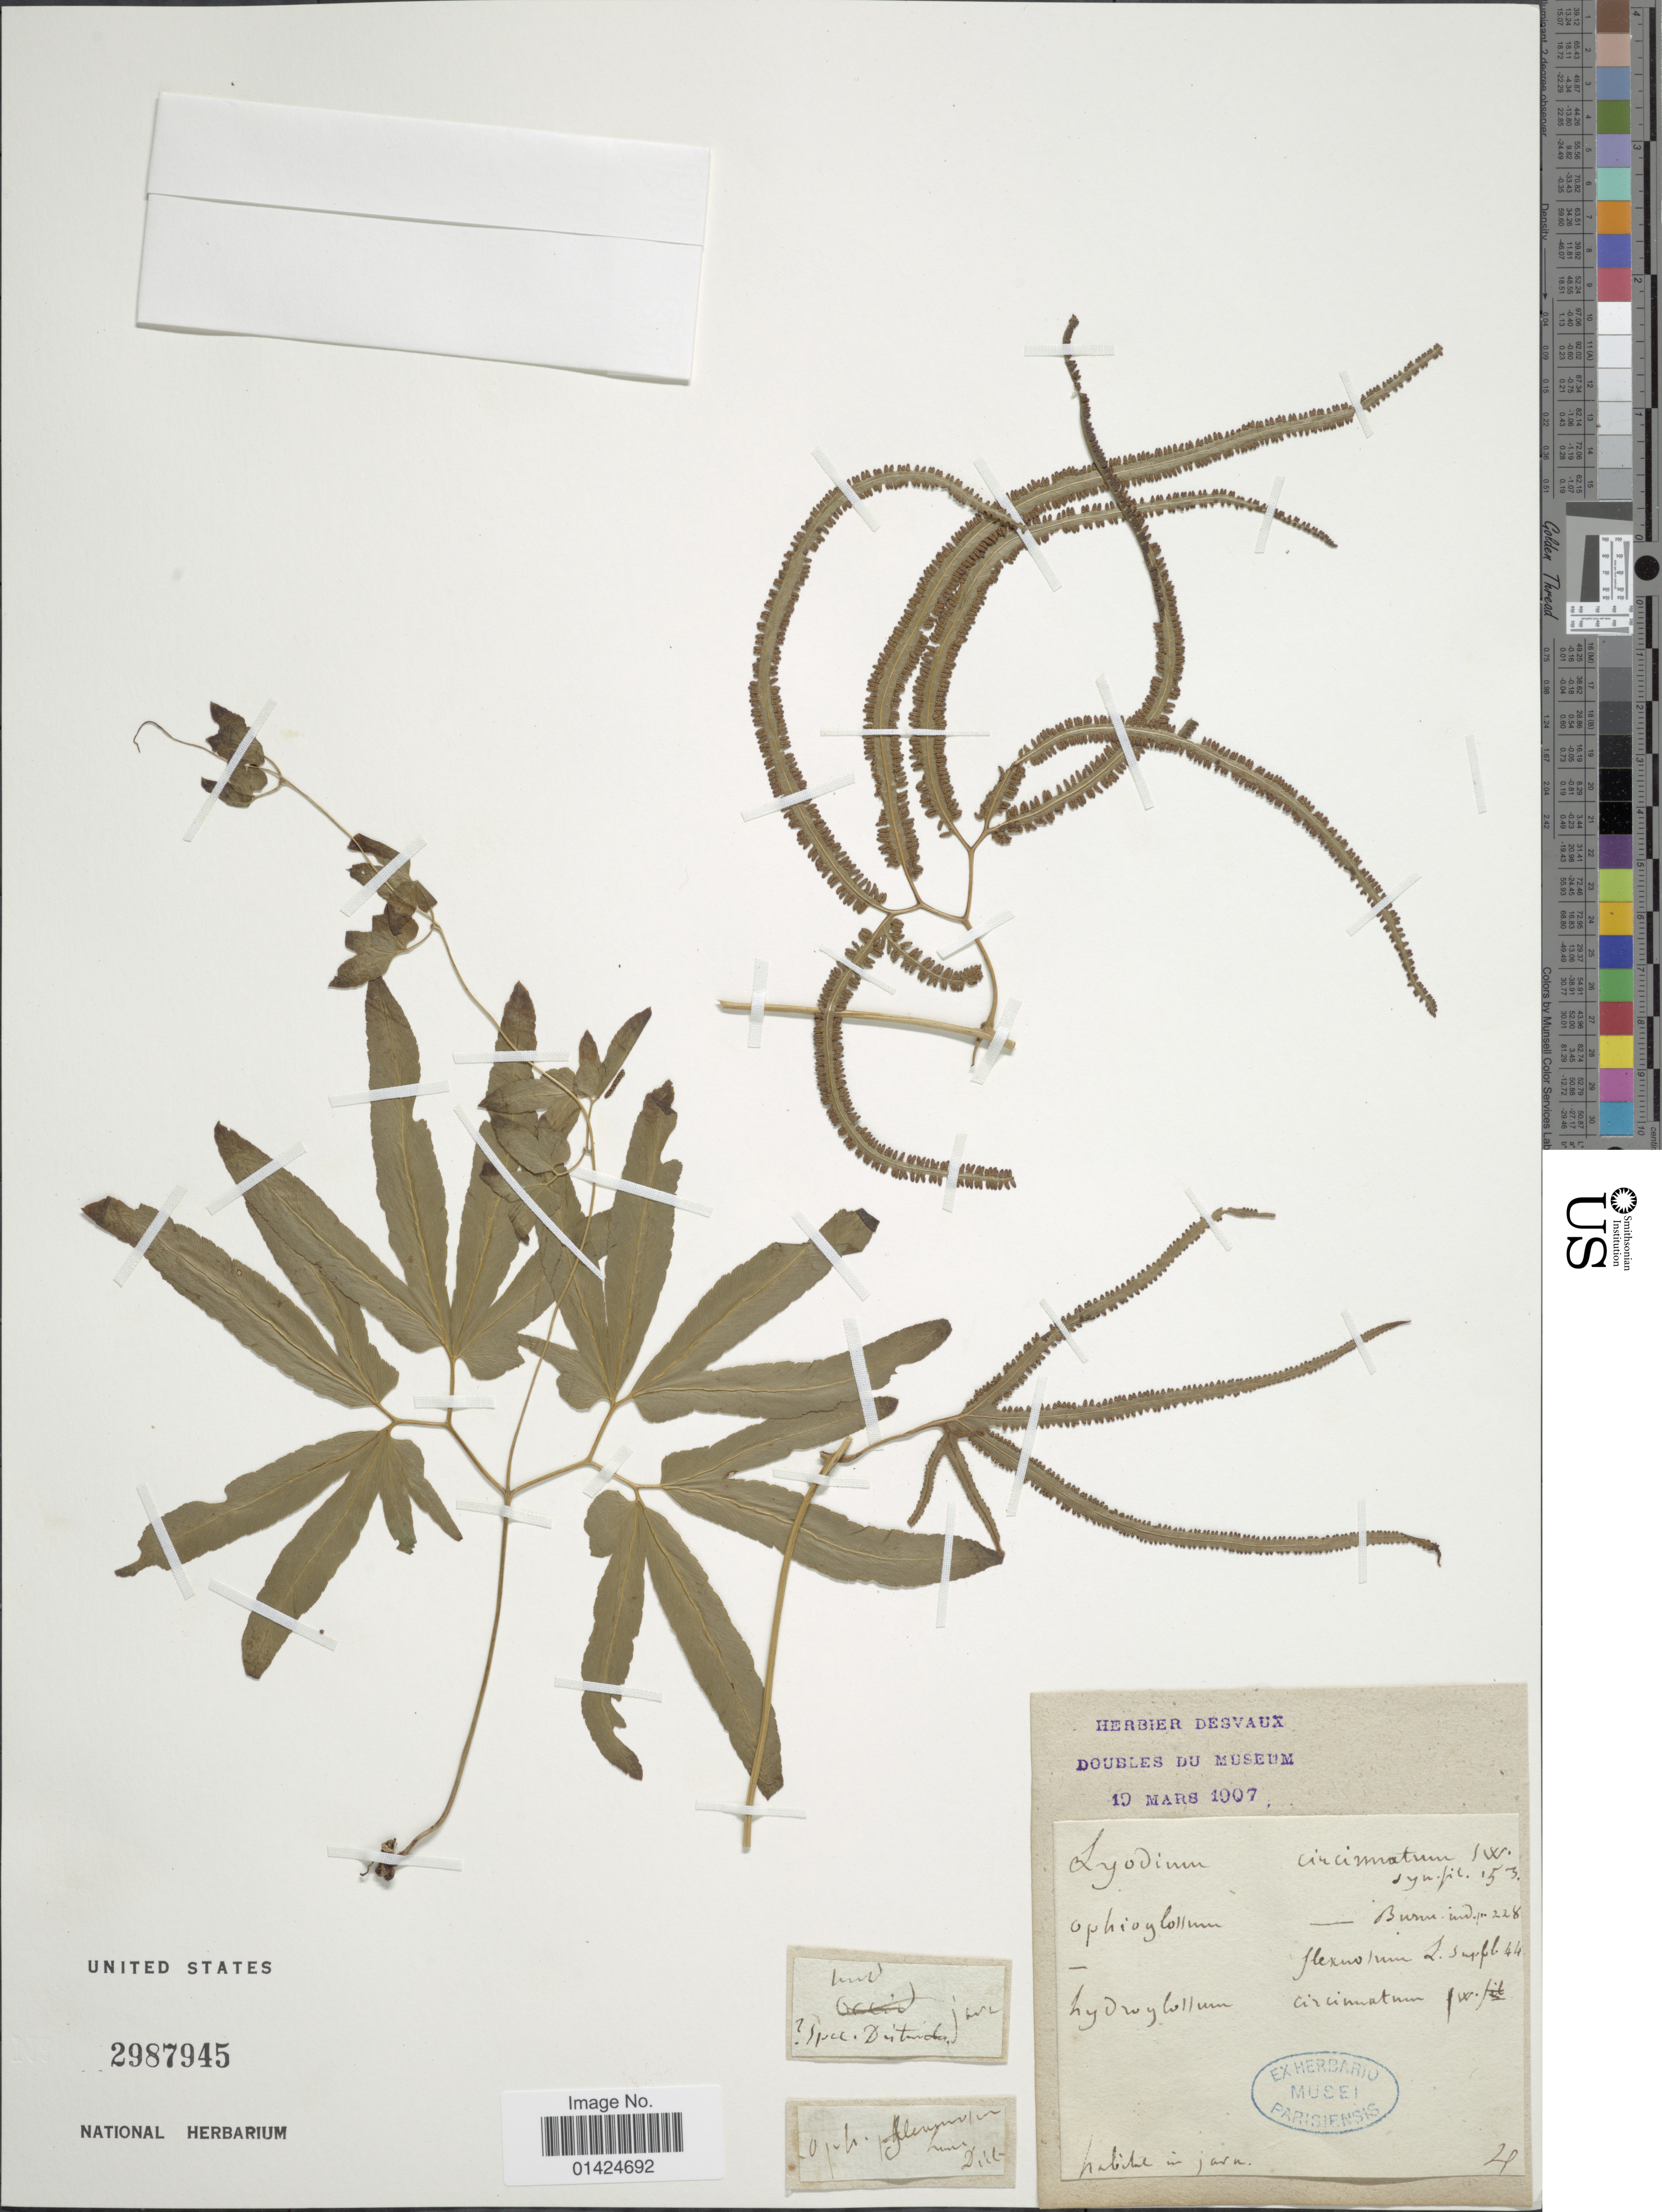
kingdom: Plantae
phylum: Tracheophyta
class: Polypodiopsida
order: Schizaeales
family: Lygodiaceae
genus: Lygodium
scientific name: Lygodium circinnatum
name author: (Burm. f.) Sw.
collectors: ex herb. Desvaux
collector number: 4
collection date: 1907-03-19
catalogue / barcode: US 2987945